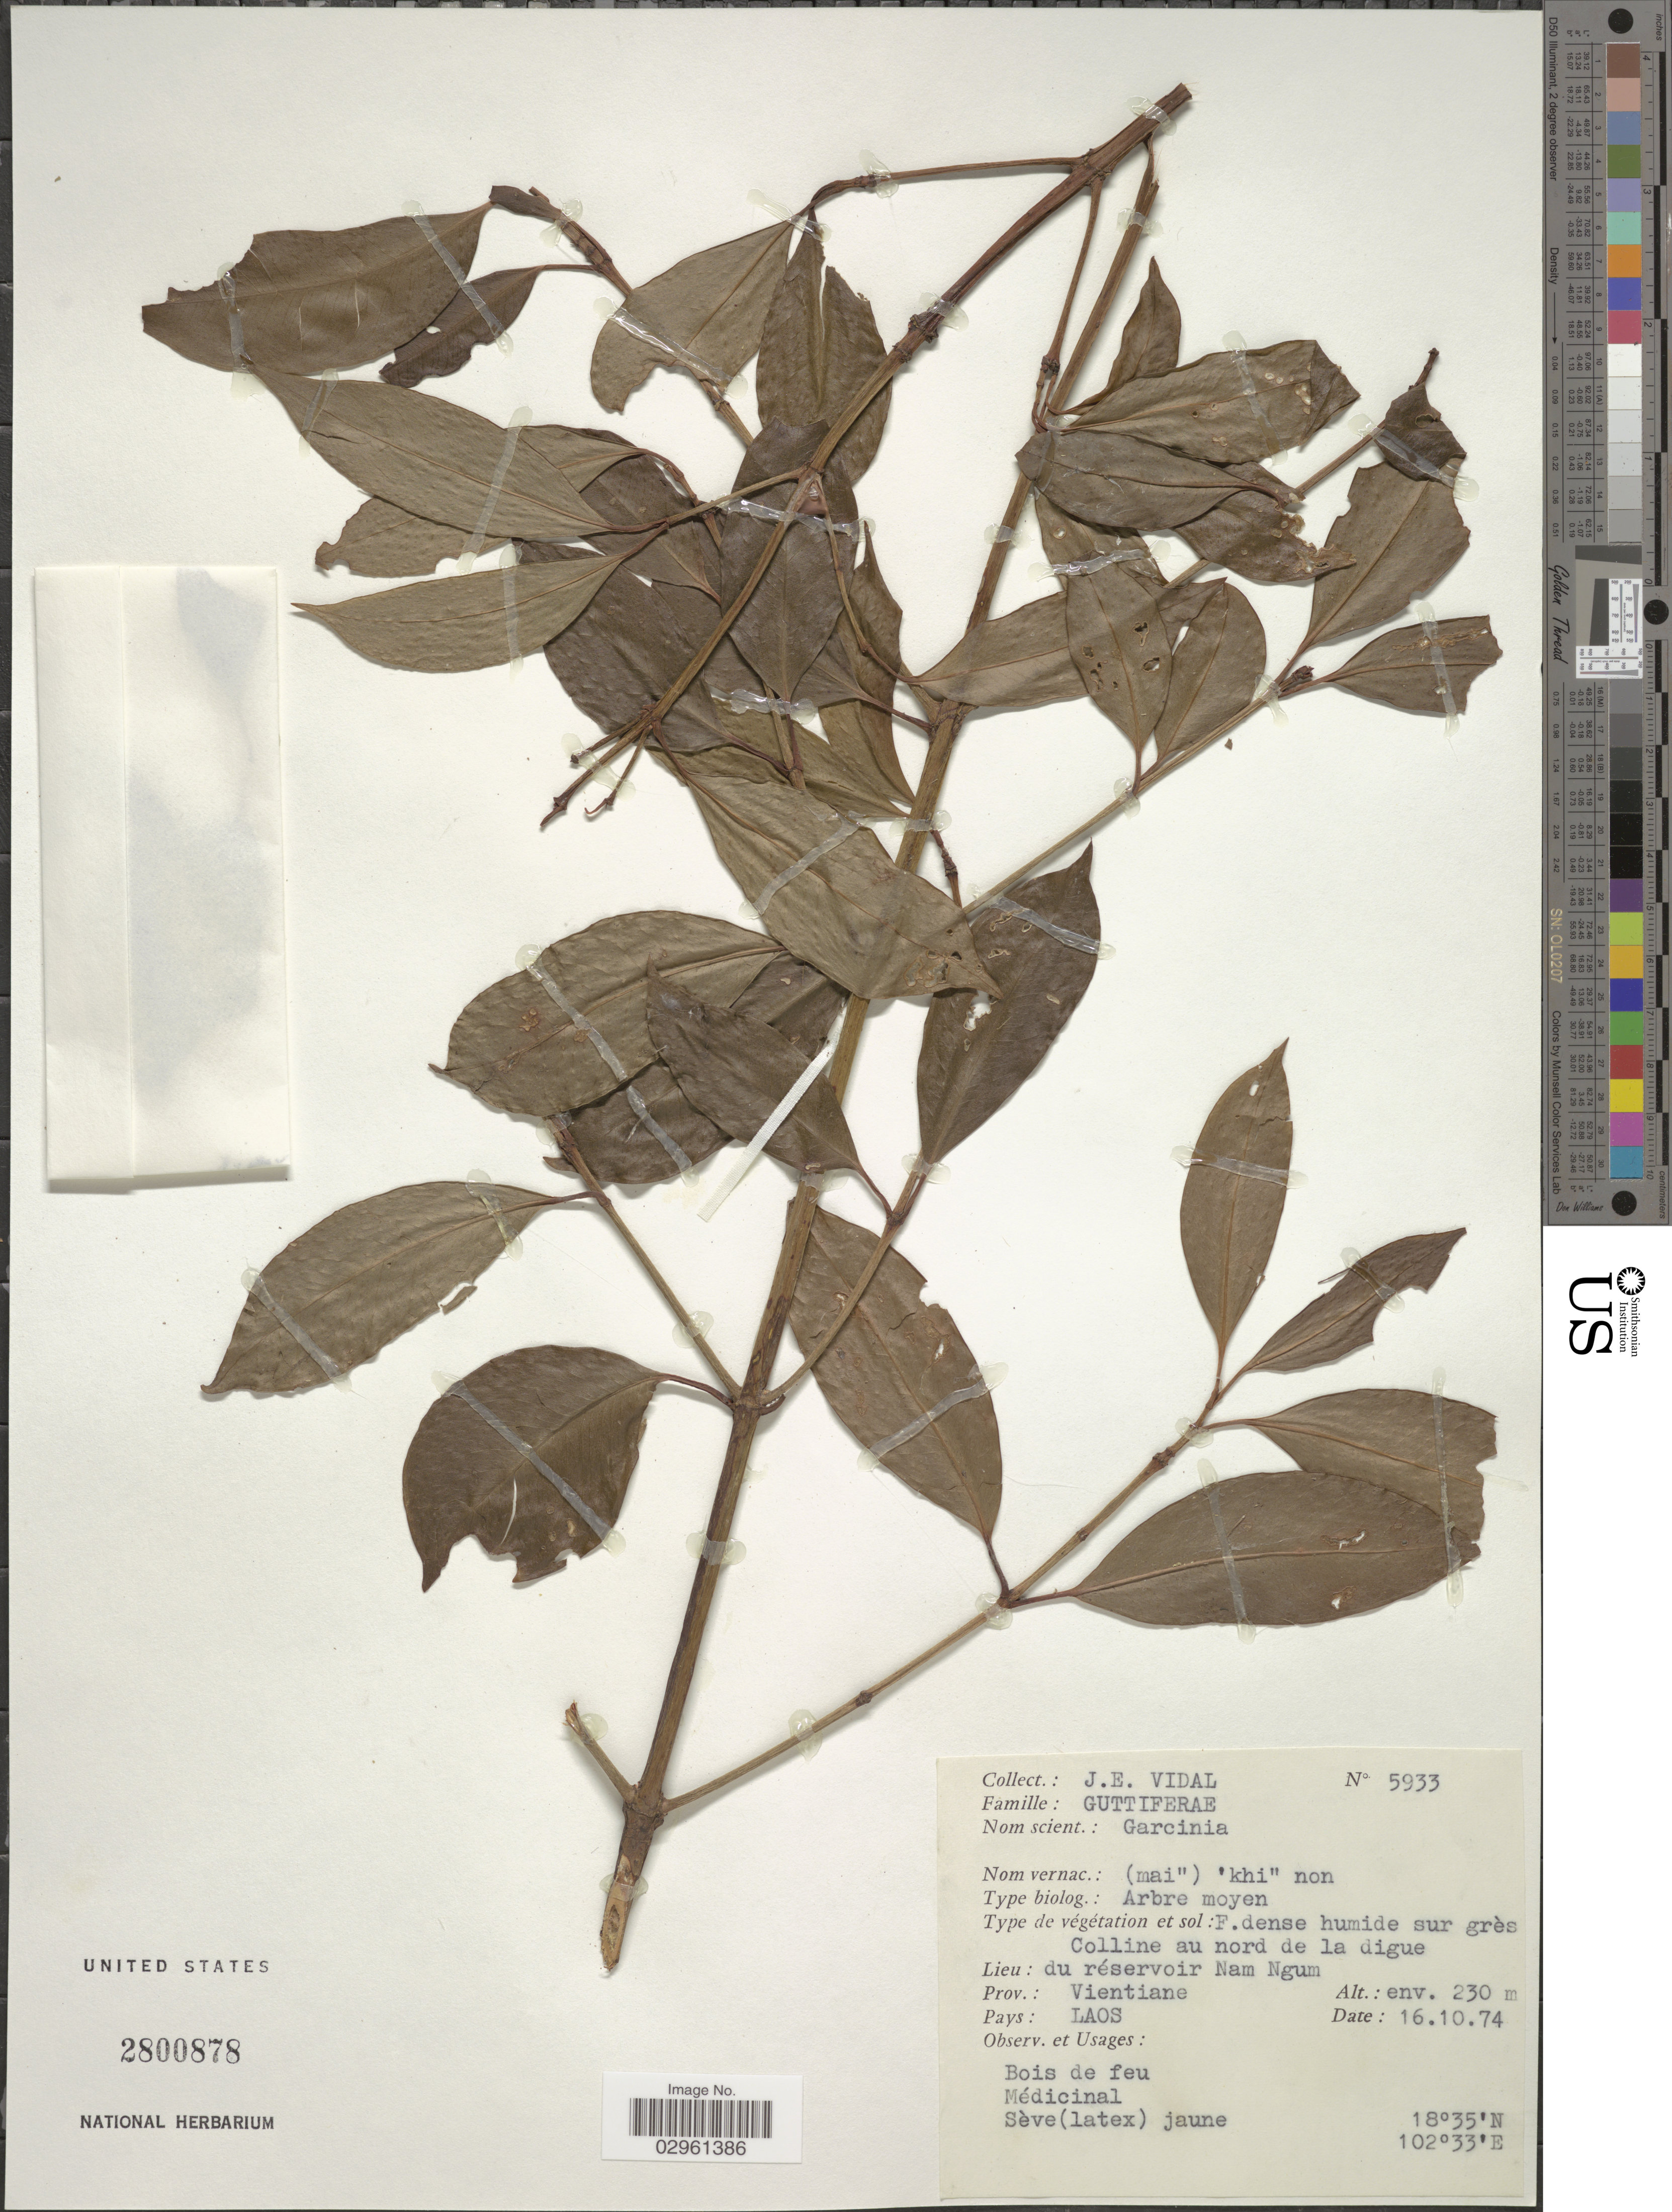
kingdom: Plantae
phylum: Tracheophyta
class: Magnoliopsida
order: Malpighiales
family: Clusiaceae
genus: Garcinia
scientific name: Garcinia sp.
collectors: J. E. Vidal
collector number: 5933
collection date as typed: Transcribed d/m/y: 16/10/74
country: Laos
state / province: Viangchan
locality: Colline au nord de la digue du réservoir Nam Ngum. Prov.: Vientiane.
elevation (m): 230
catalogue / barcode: US 2800878